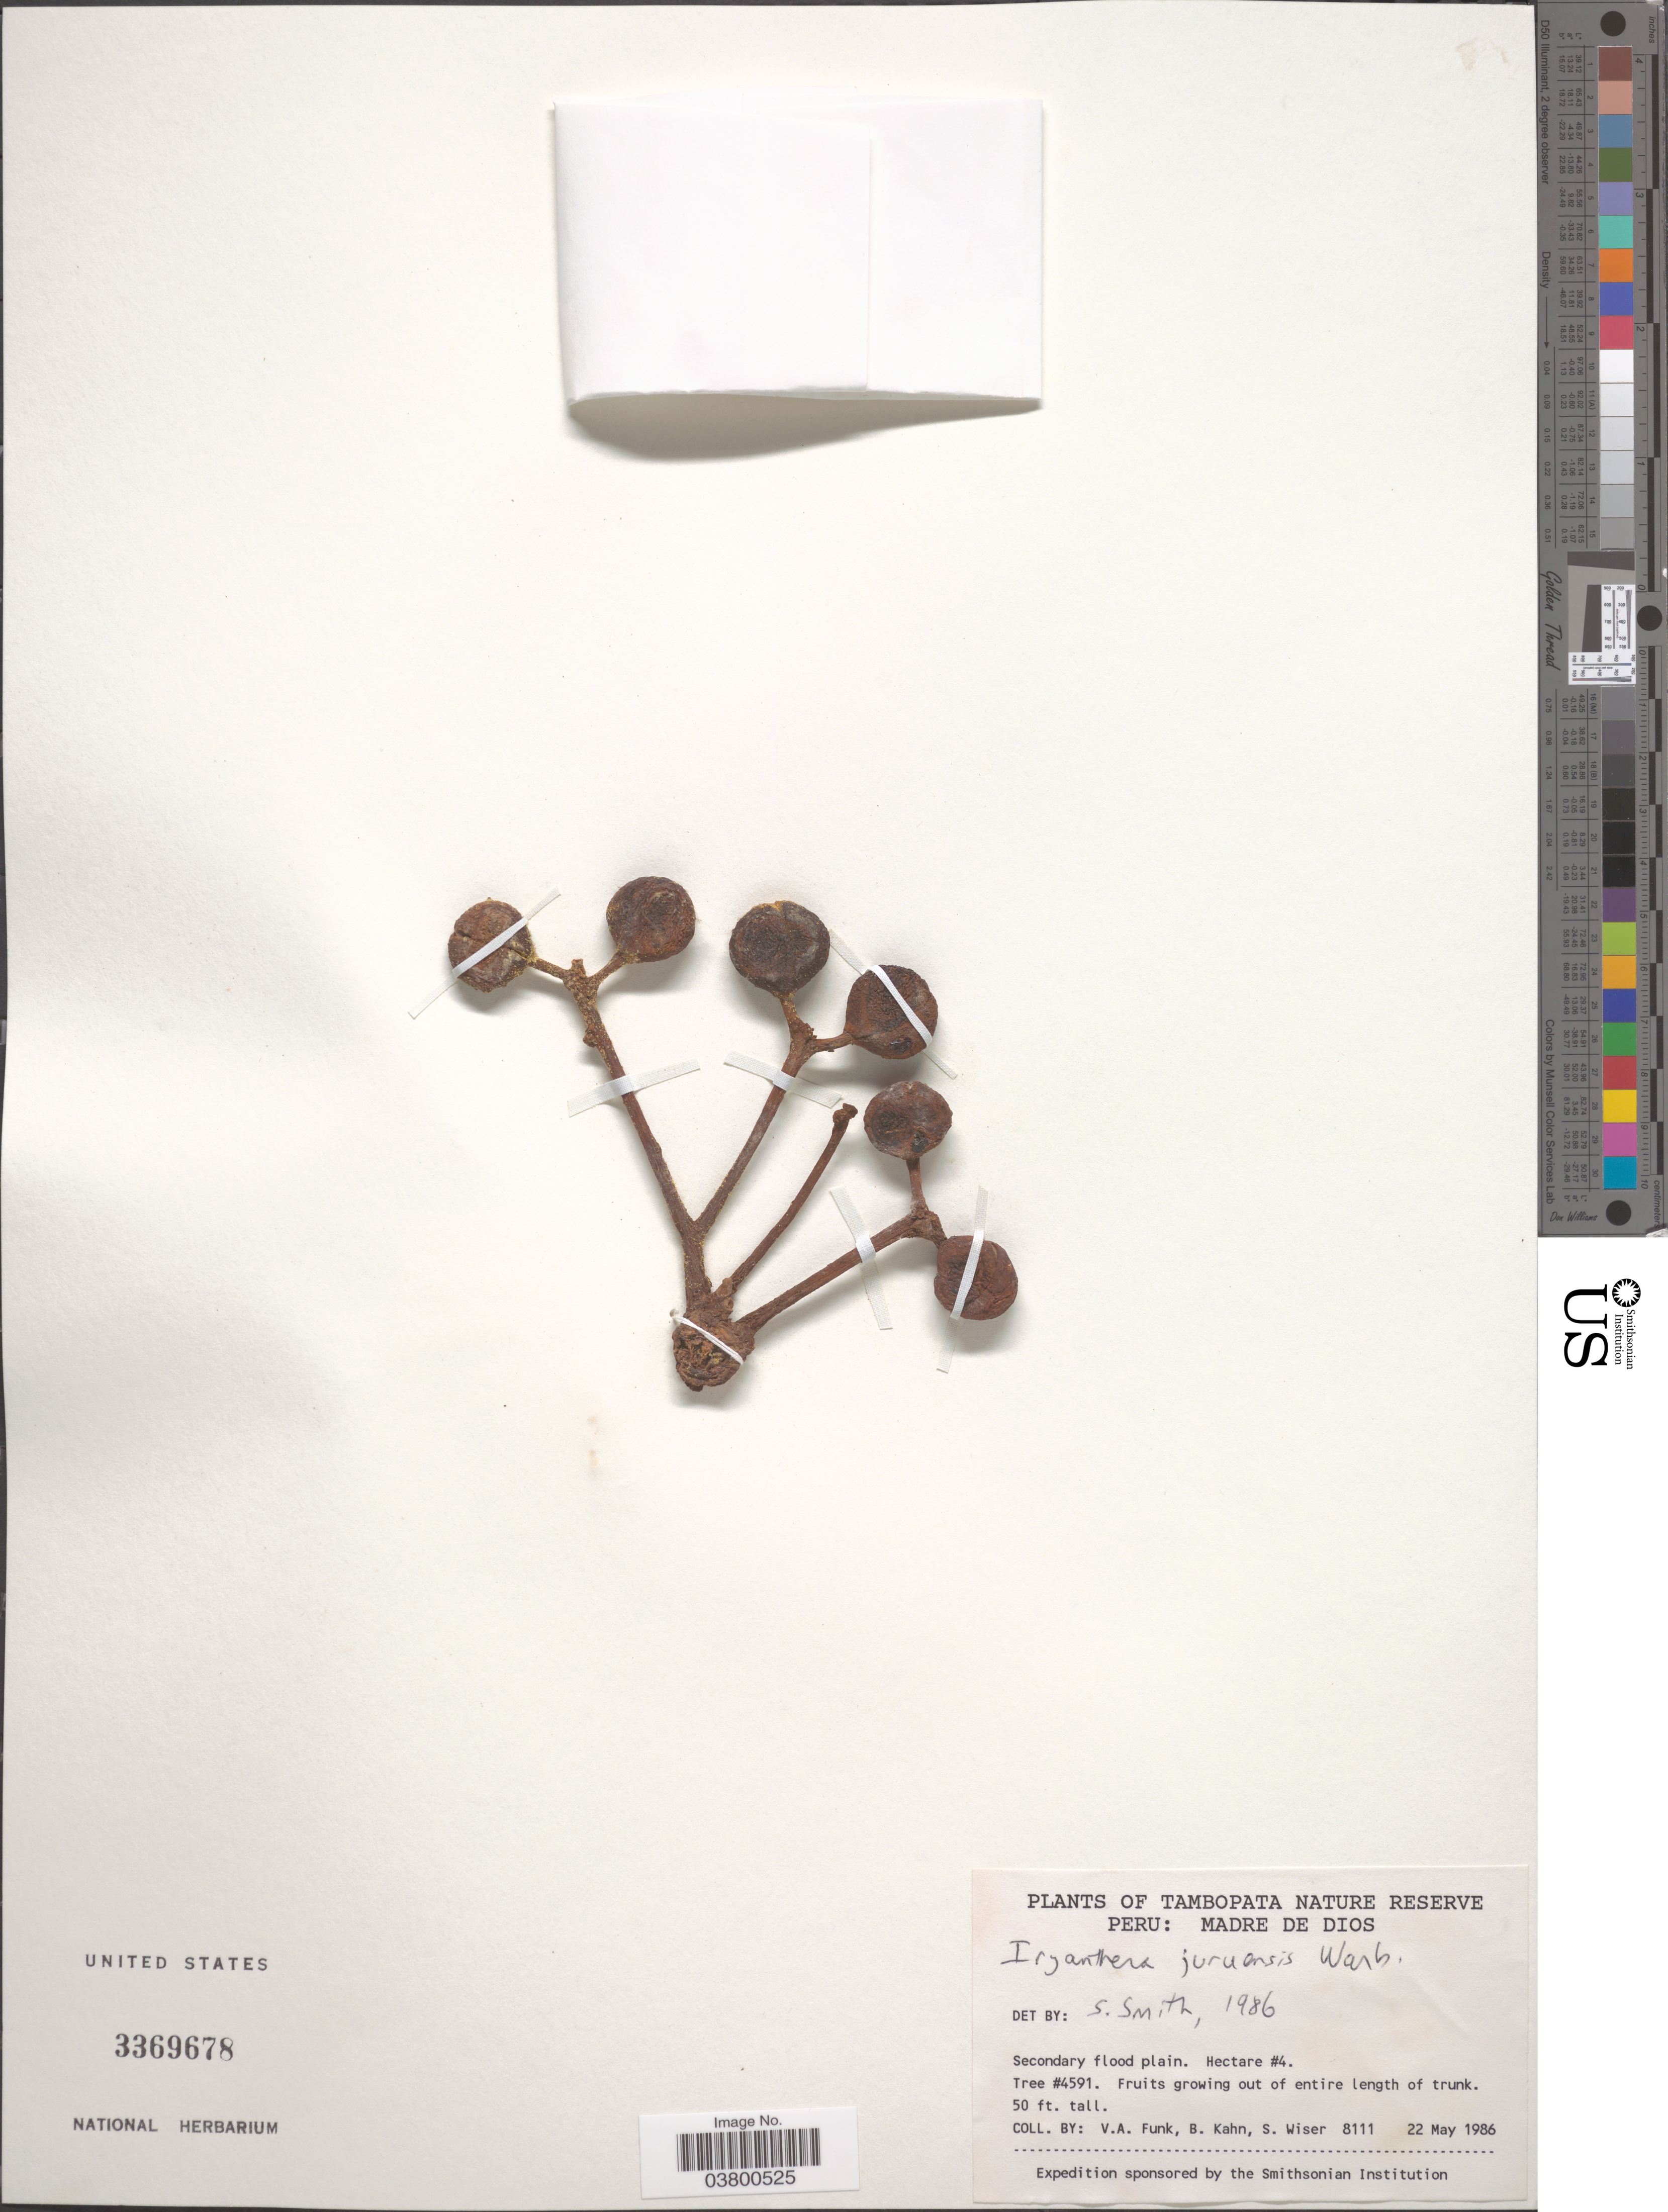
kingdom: Plantae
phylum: Tracheophyta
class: Magnoliopsida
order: Magnoliales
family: Myristicaceae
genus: Iryanthera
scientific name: Iryanthera juruensis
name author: Warb.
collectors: V. Funk, B. Kahn & S. Wiser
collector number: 8111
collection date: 1986-05-22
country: Peru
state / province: Madre de Dios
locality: Tambopata Nature Reserve. Secondary flood plain. Hectare #4.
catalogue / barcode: US 3369678